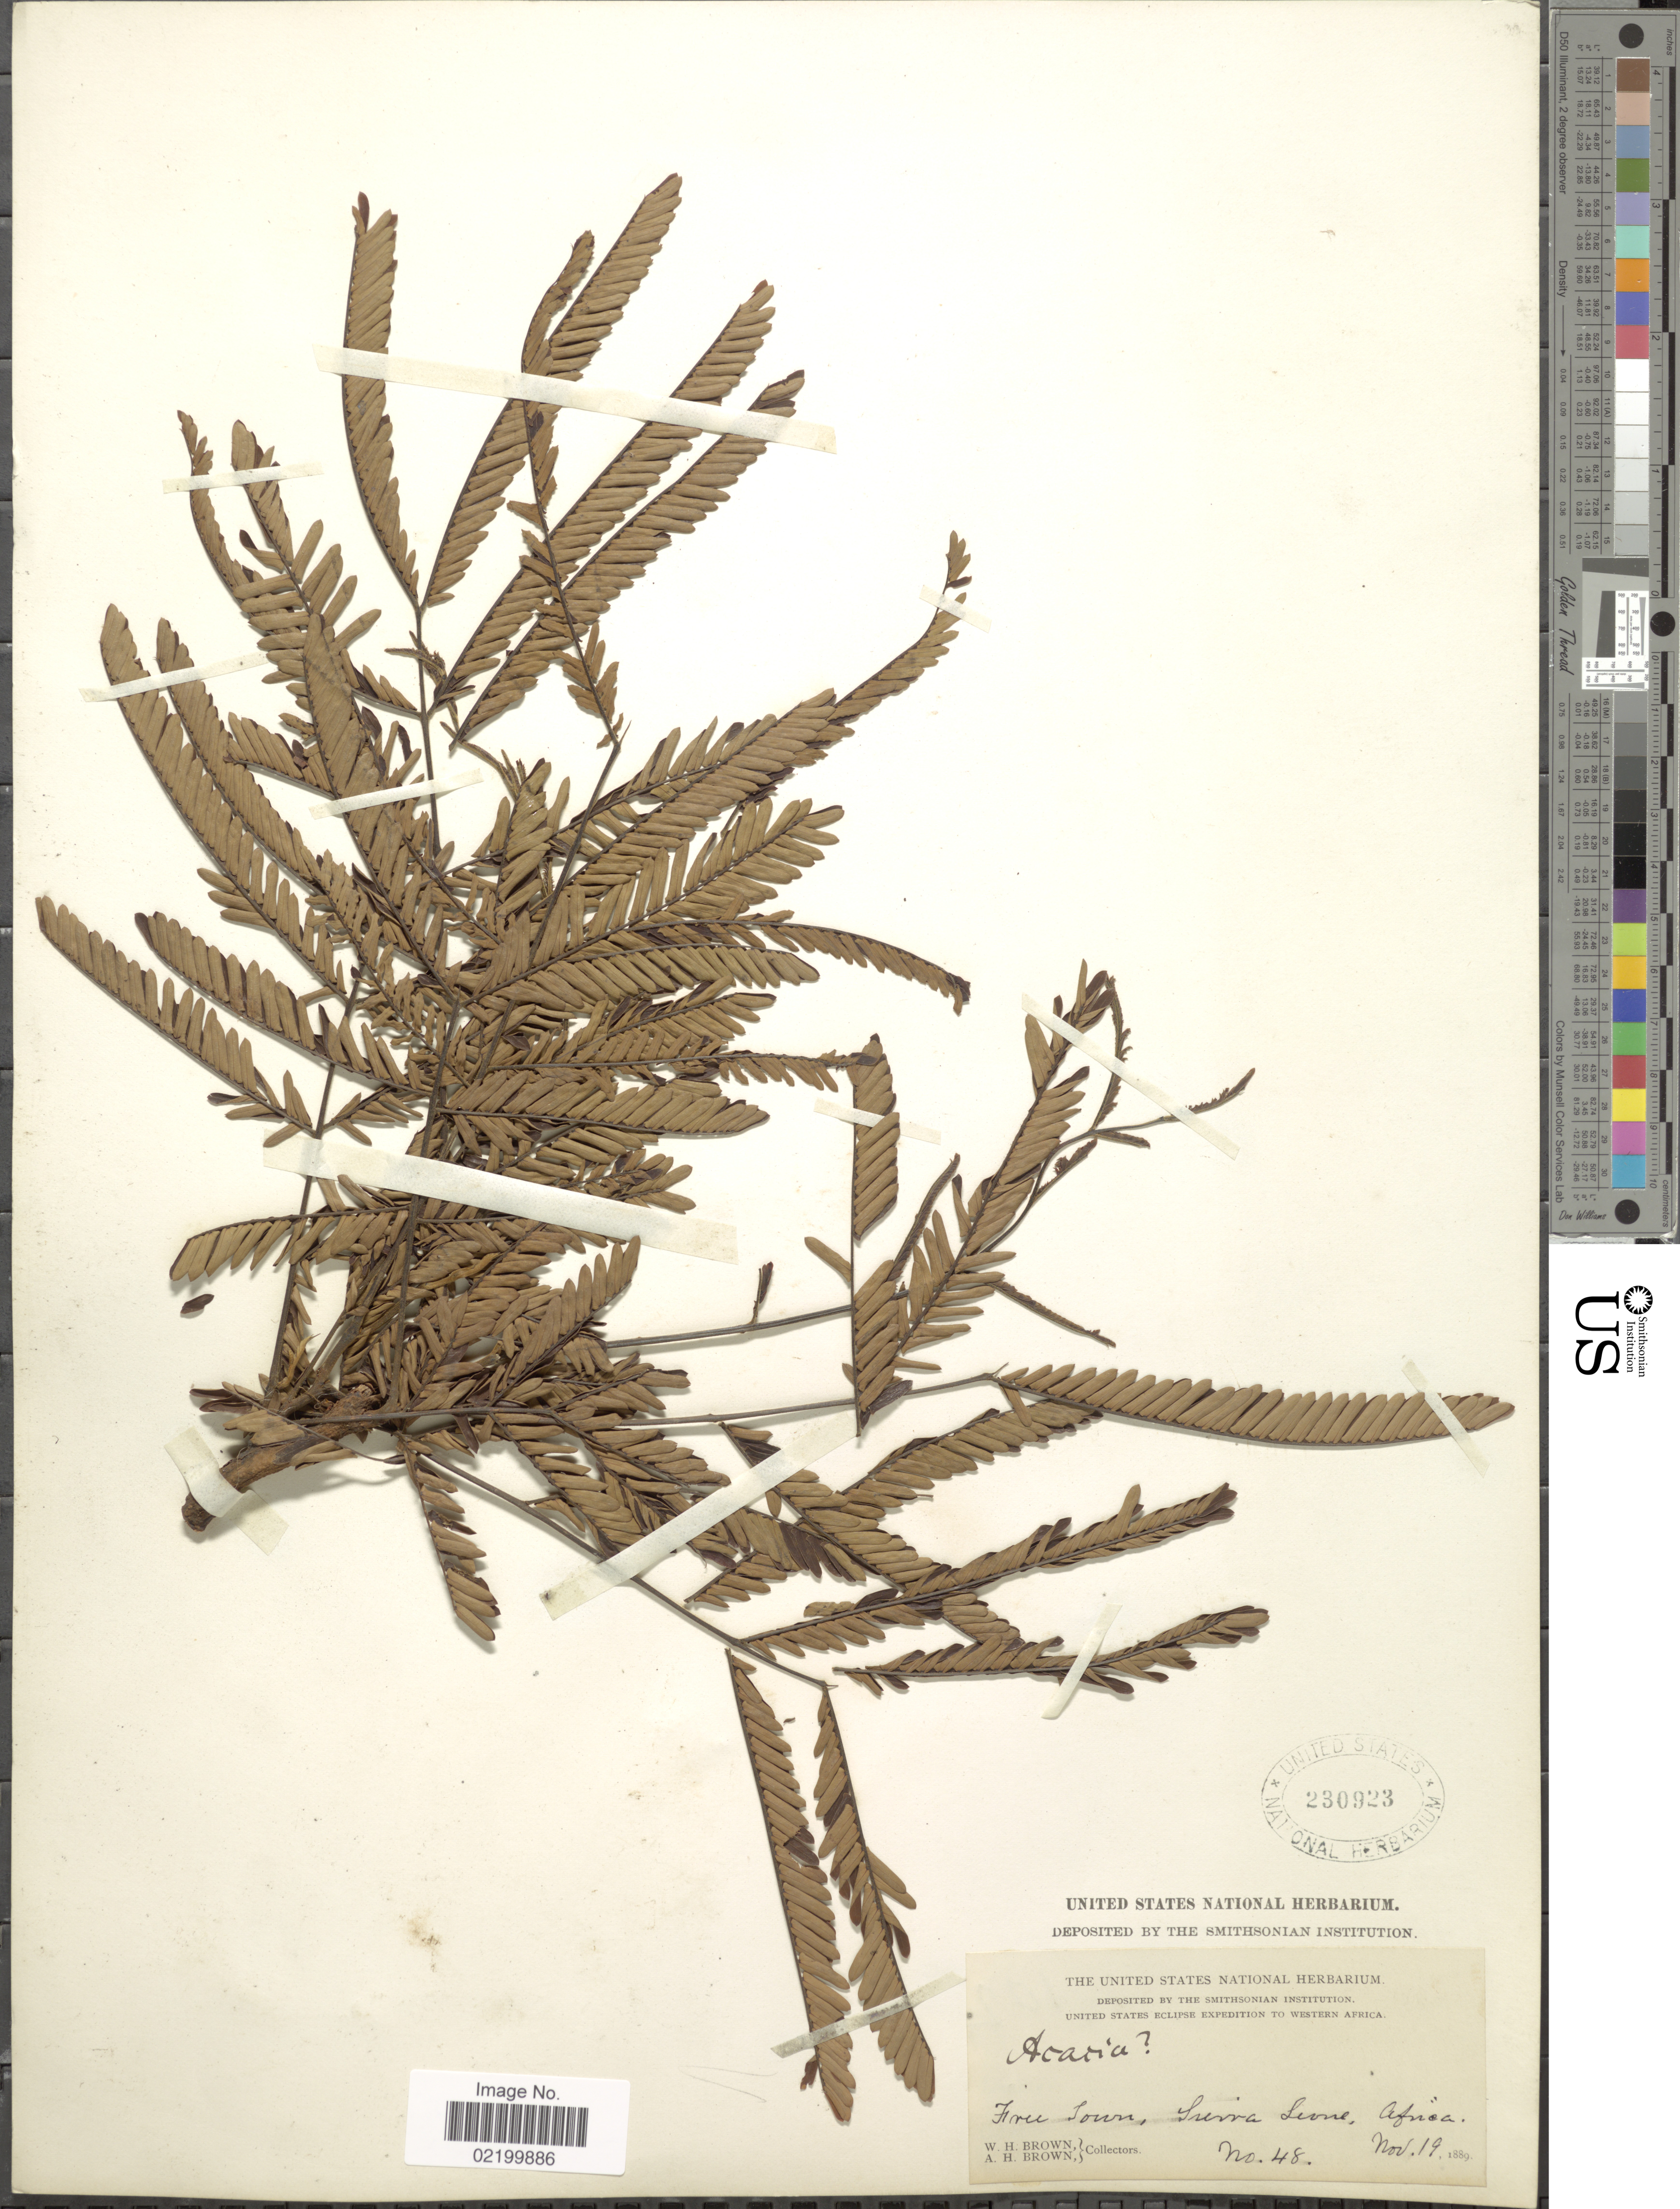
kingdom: Plantae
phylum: Tracheophyta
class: Magnoliopsida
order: Fabales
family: Fabaceae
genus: Acacia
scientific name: Acacia sp.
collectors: W. H. Brown & A. H. Brown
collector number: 48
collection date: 1889-11-19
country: Sierra Leone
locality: Free Town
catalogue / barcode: US 230923